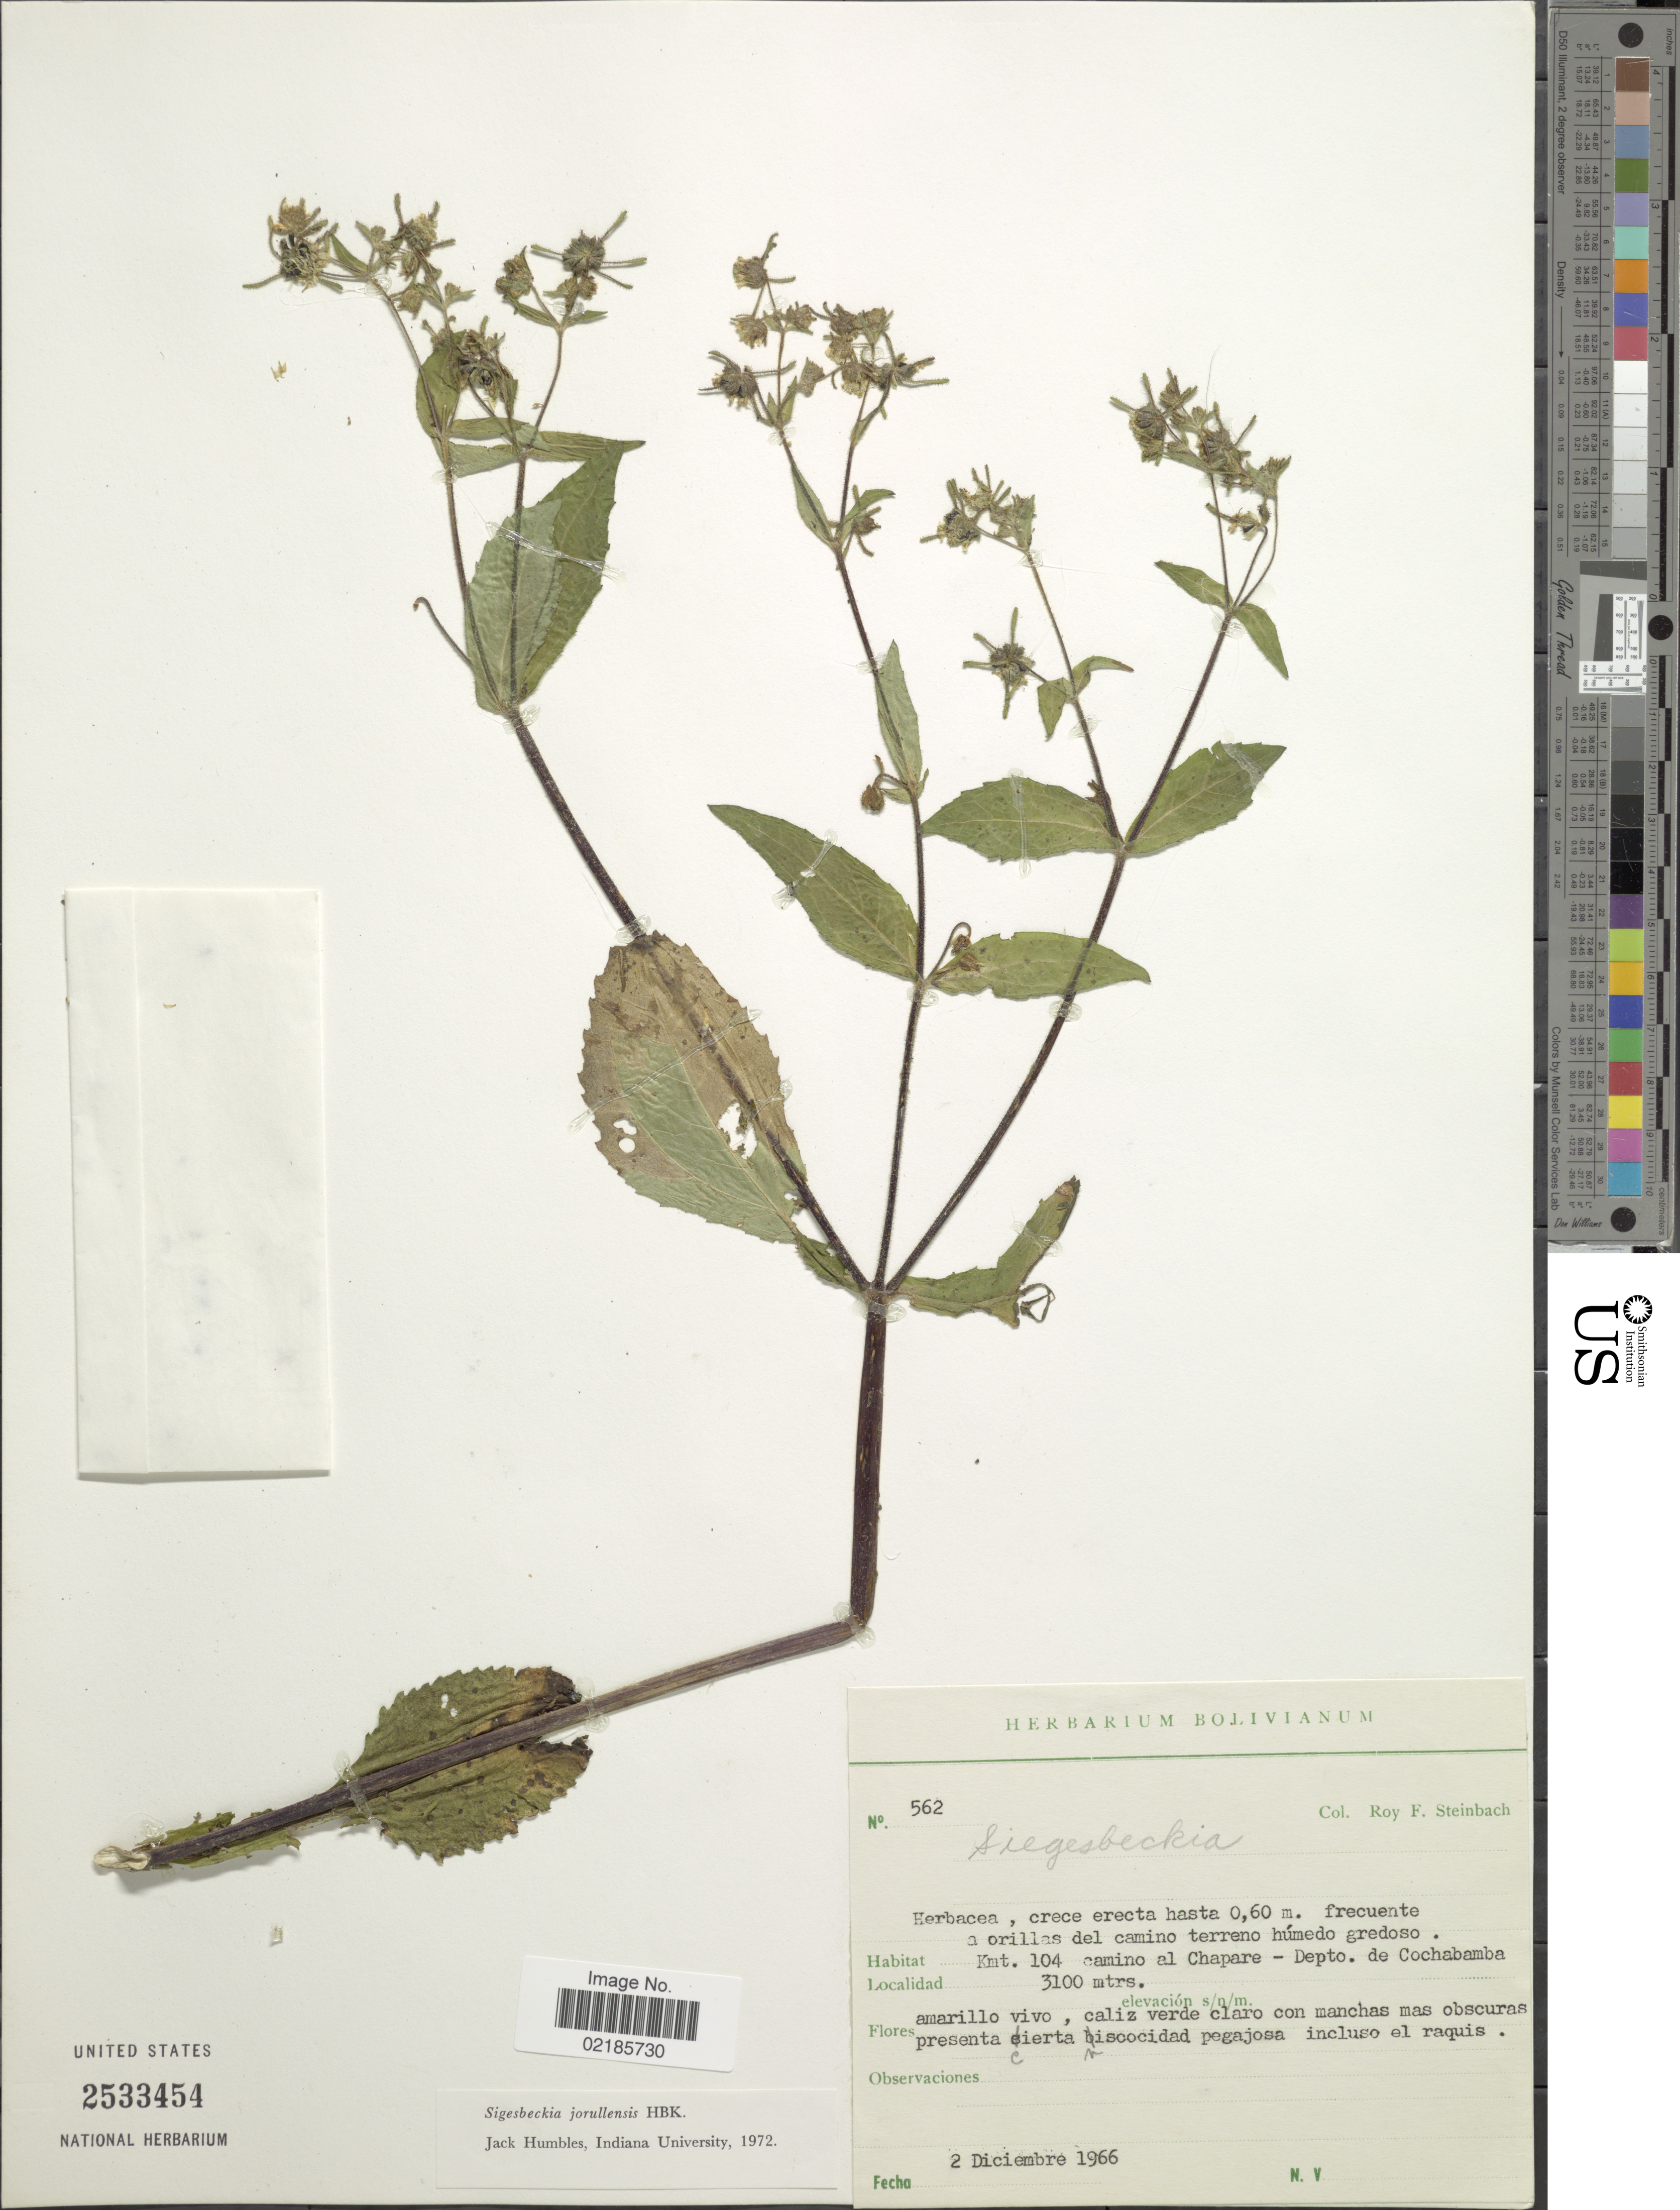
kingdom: Plantae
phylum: Tracheophyta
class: Magnoliopsida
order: Asterales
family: Asteraceae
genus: Sigesbeckia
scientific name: Sigesbeckia jorullensis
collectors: R. F. Steinbach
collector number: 562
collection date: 1966-12-02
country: Bolivia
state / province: Cochabamba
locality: Orillas del camino terreno húmedo gredoso, Kmt. 104 camino al Chapare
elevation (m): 3100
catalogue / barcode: US 2533454